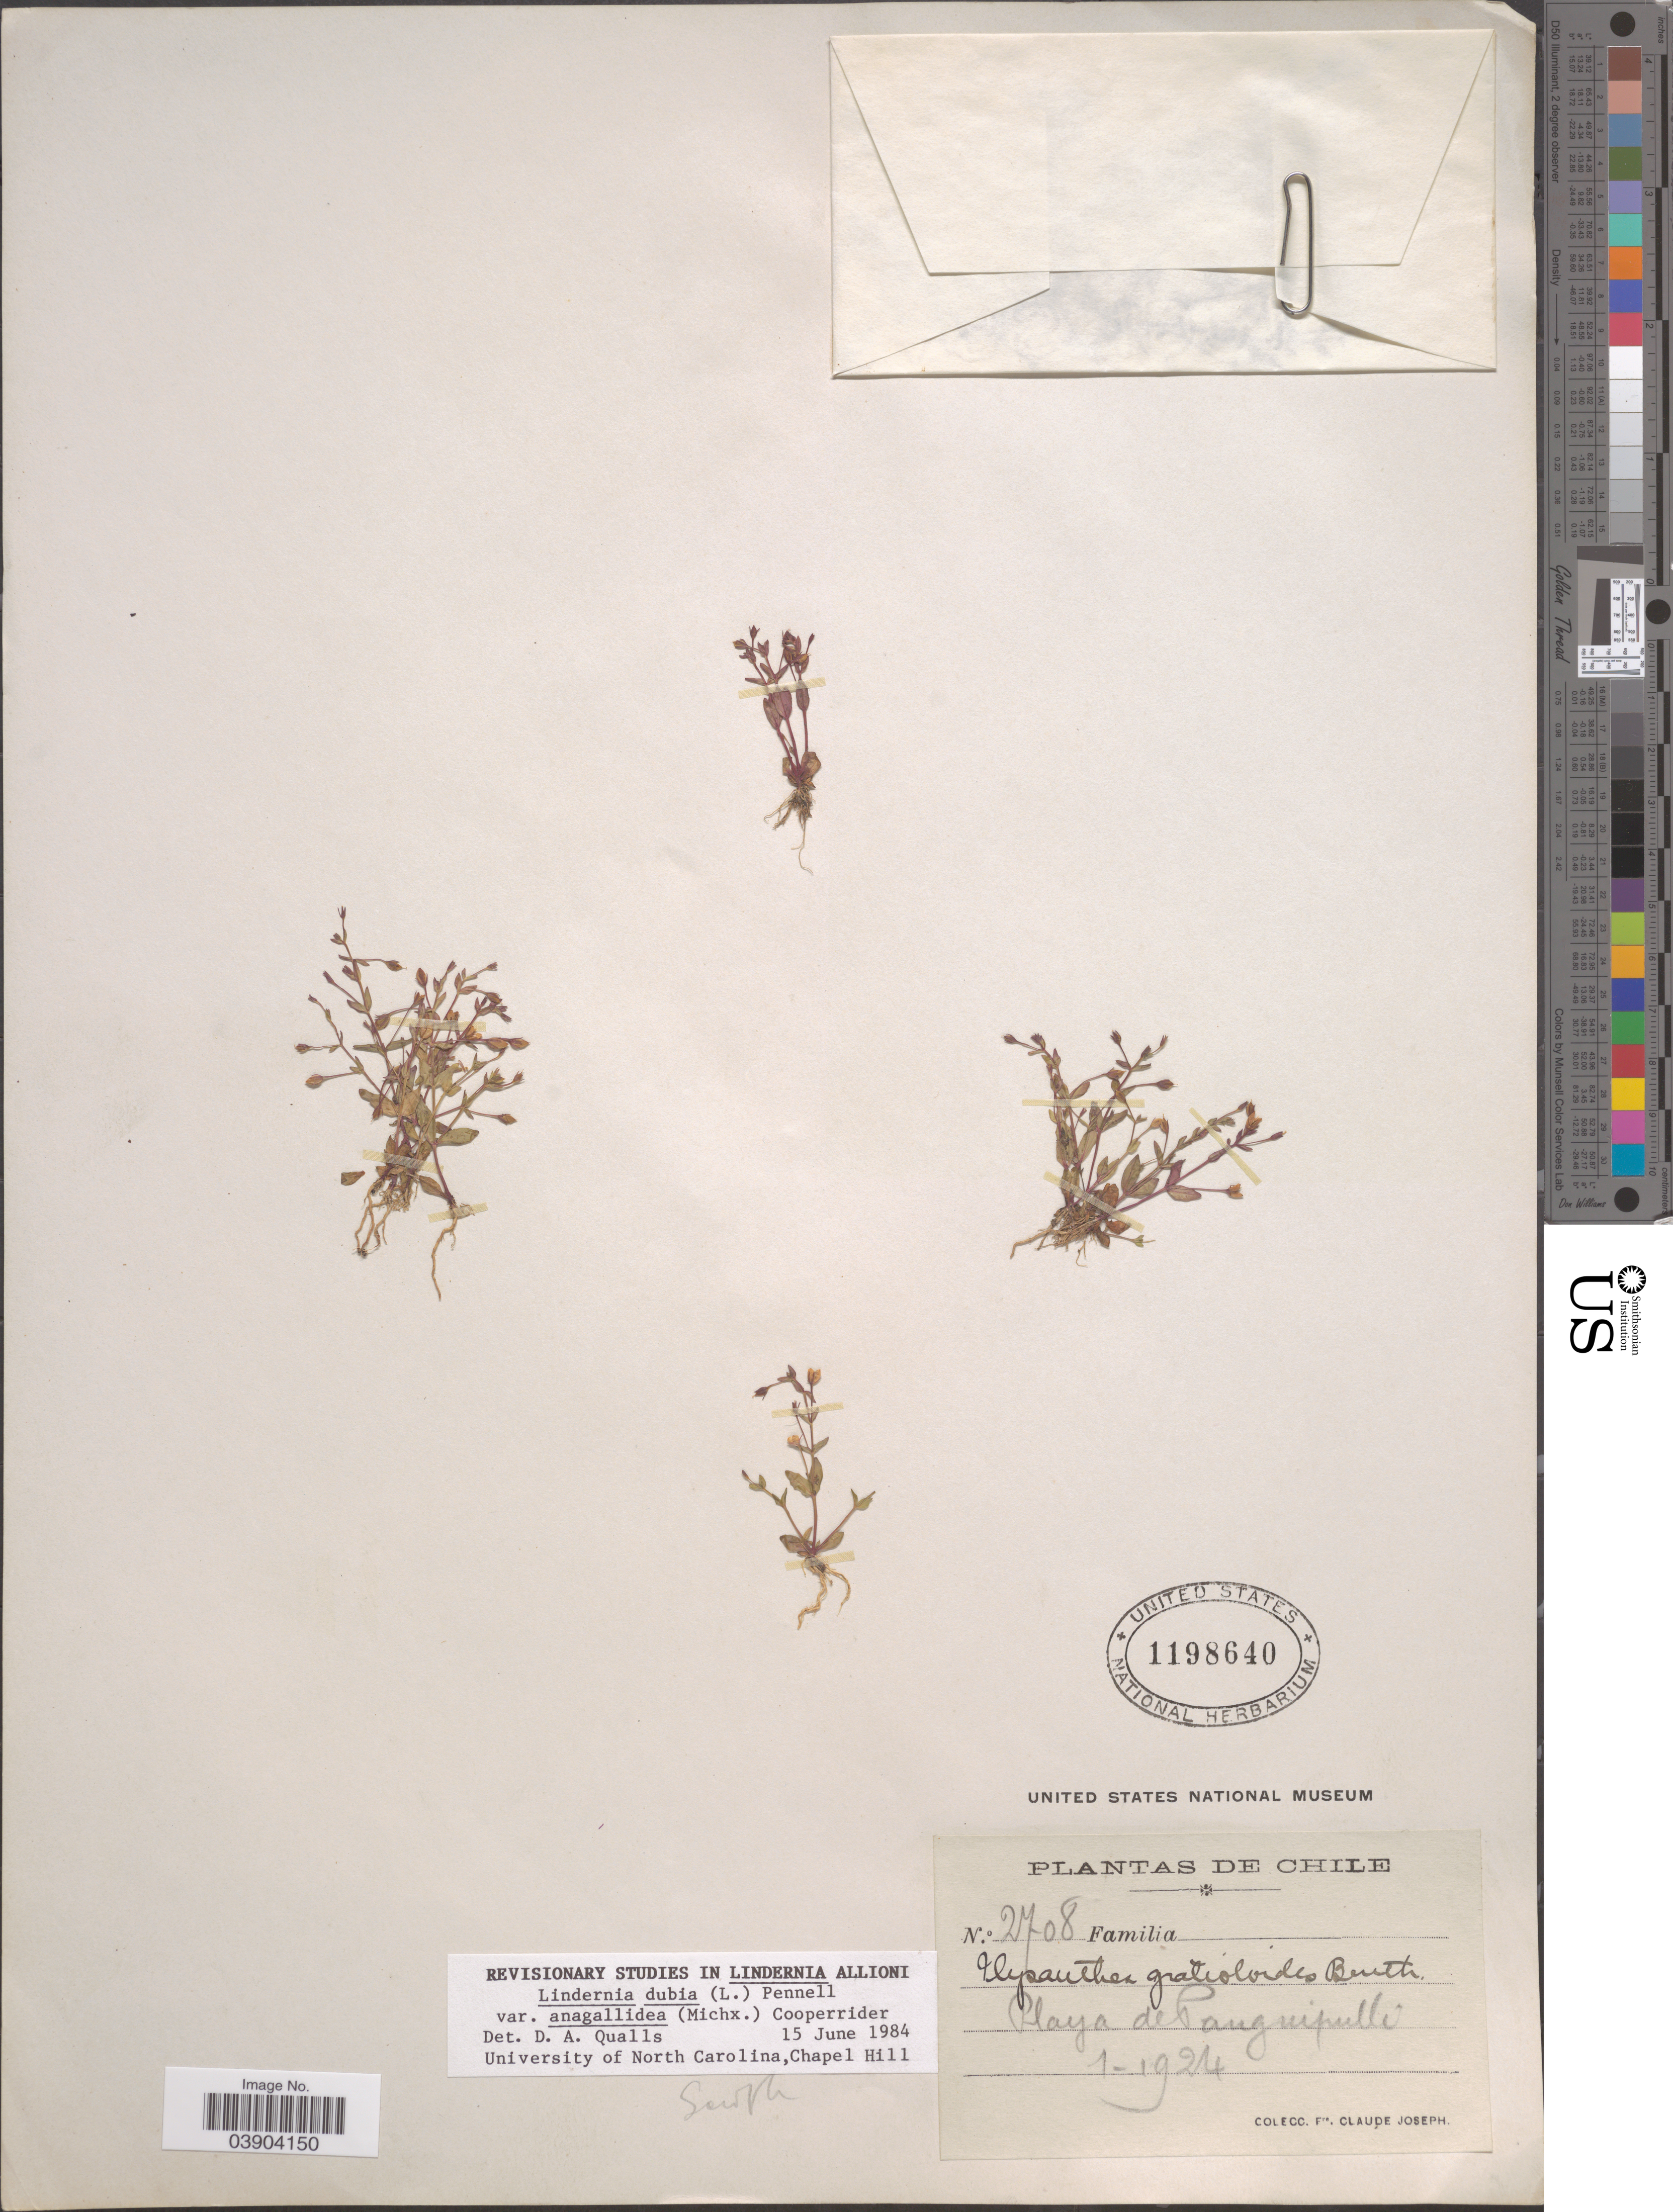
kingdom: Plantae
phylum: Tracheophyta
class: Magnoliopsida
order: Lamiales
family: Linderniaceae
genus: Lindernia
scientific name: Lindernia dubia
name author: (L.) Pennell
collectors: Bro. Claude-Joseph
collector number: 2708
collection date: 1924-01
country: Chile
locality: Playa des Panguipulli.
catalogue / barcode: US 1198640